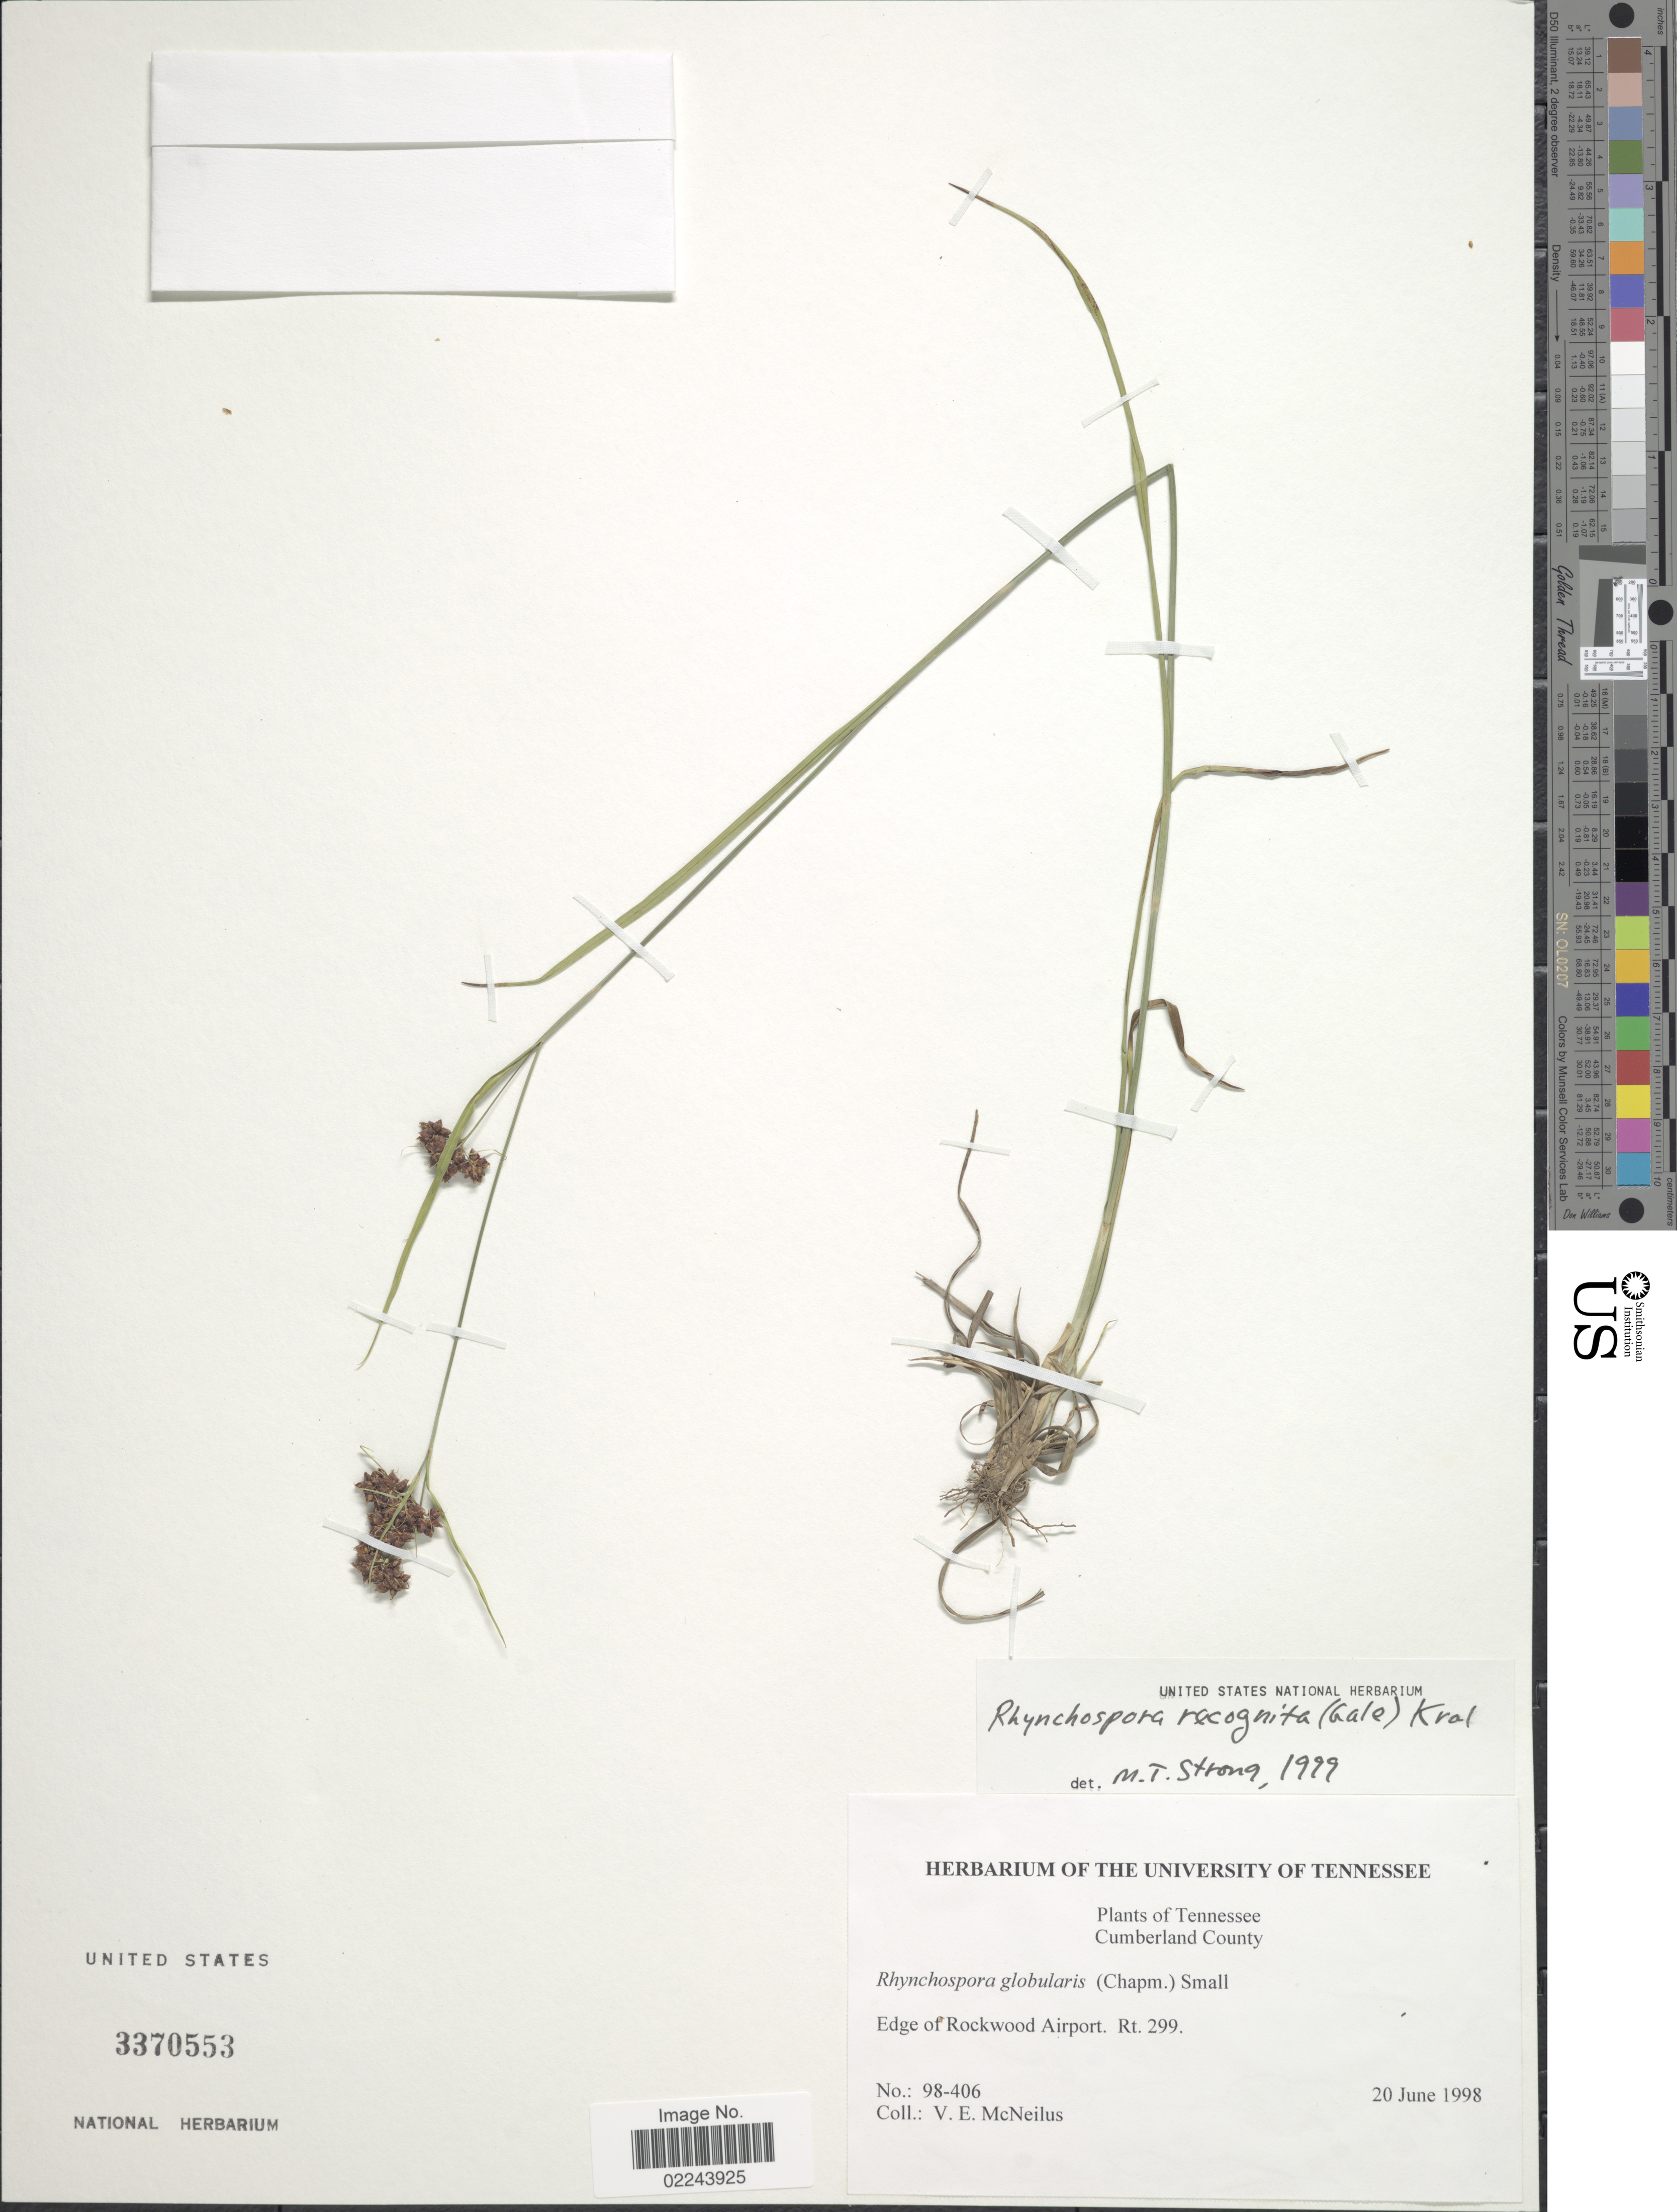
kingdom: Plantae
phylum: Tracheophyta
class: Liliopsida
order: Poales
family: Cyperaceae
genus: Rhynchospora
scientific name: Rhynchospora recognita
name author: (Gale) Kral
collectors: V. Mcneilus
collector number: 98-406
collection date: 1998-06-20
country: United States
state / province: Tennessee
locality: Cumberland County, edge of Rockwood Airport, Rt 299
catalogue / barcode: US 3370553